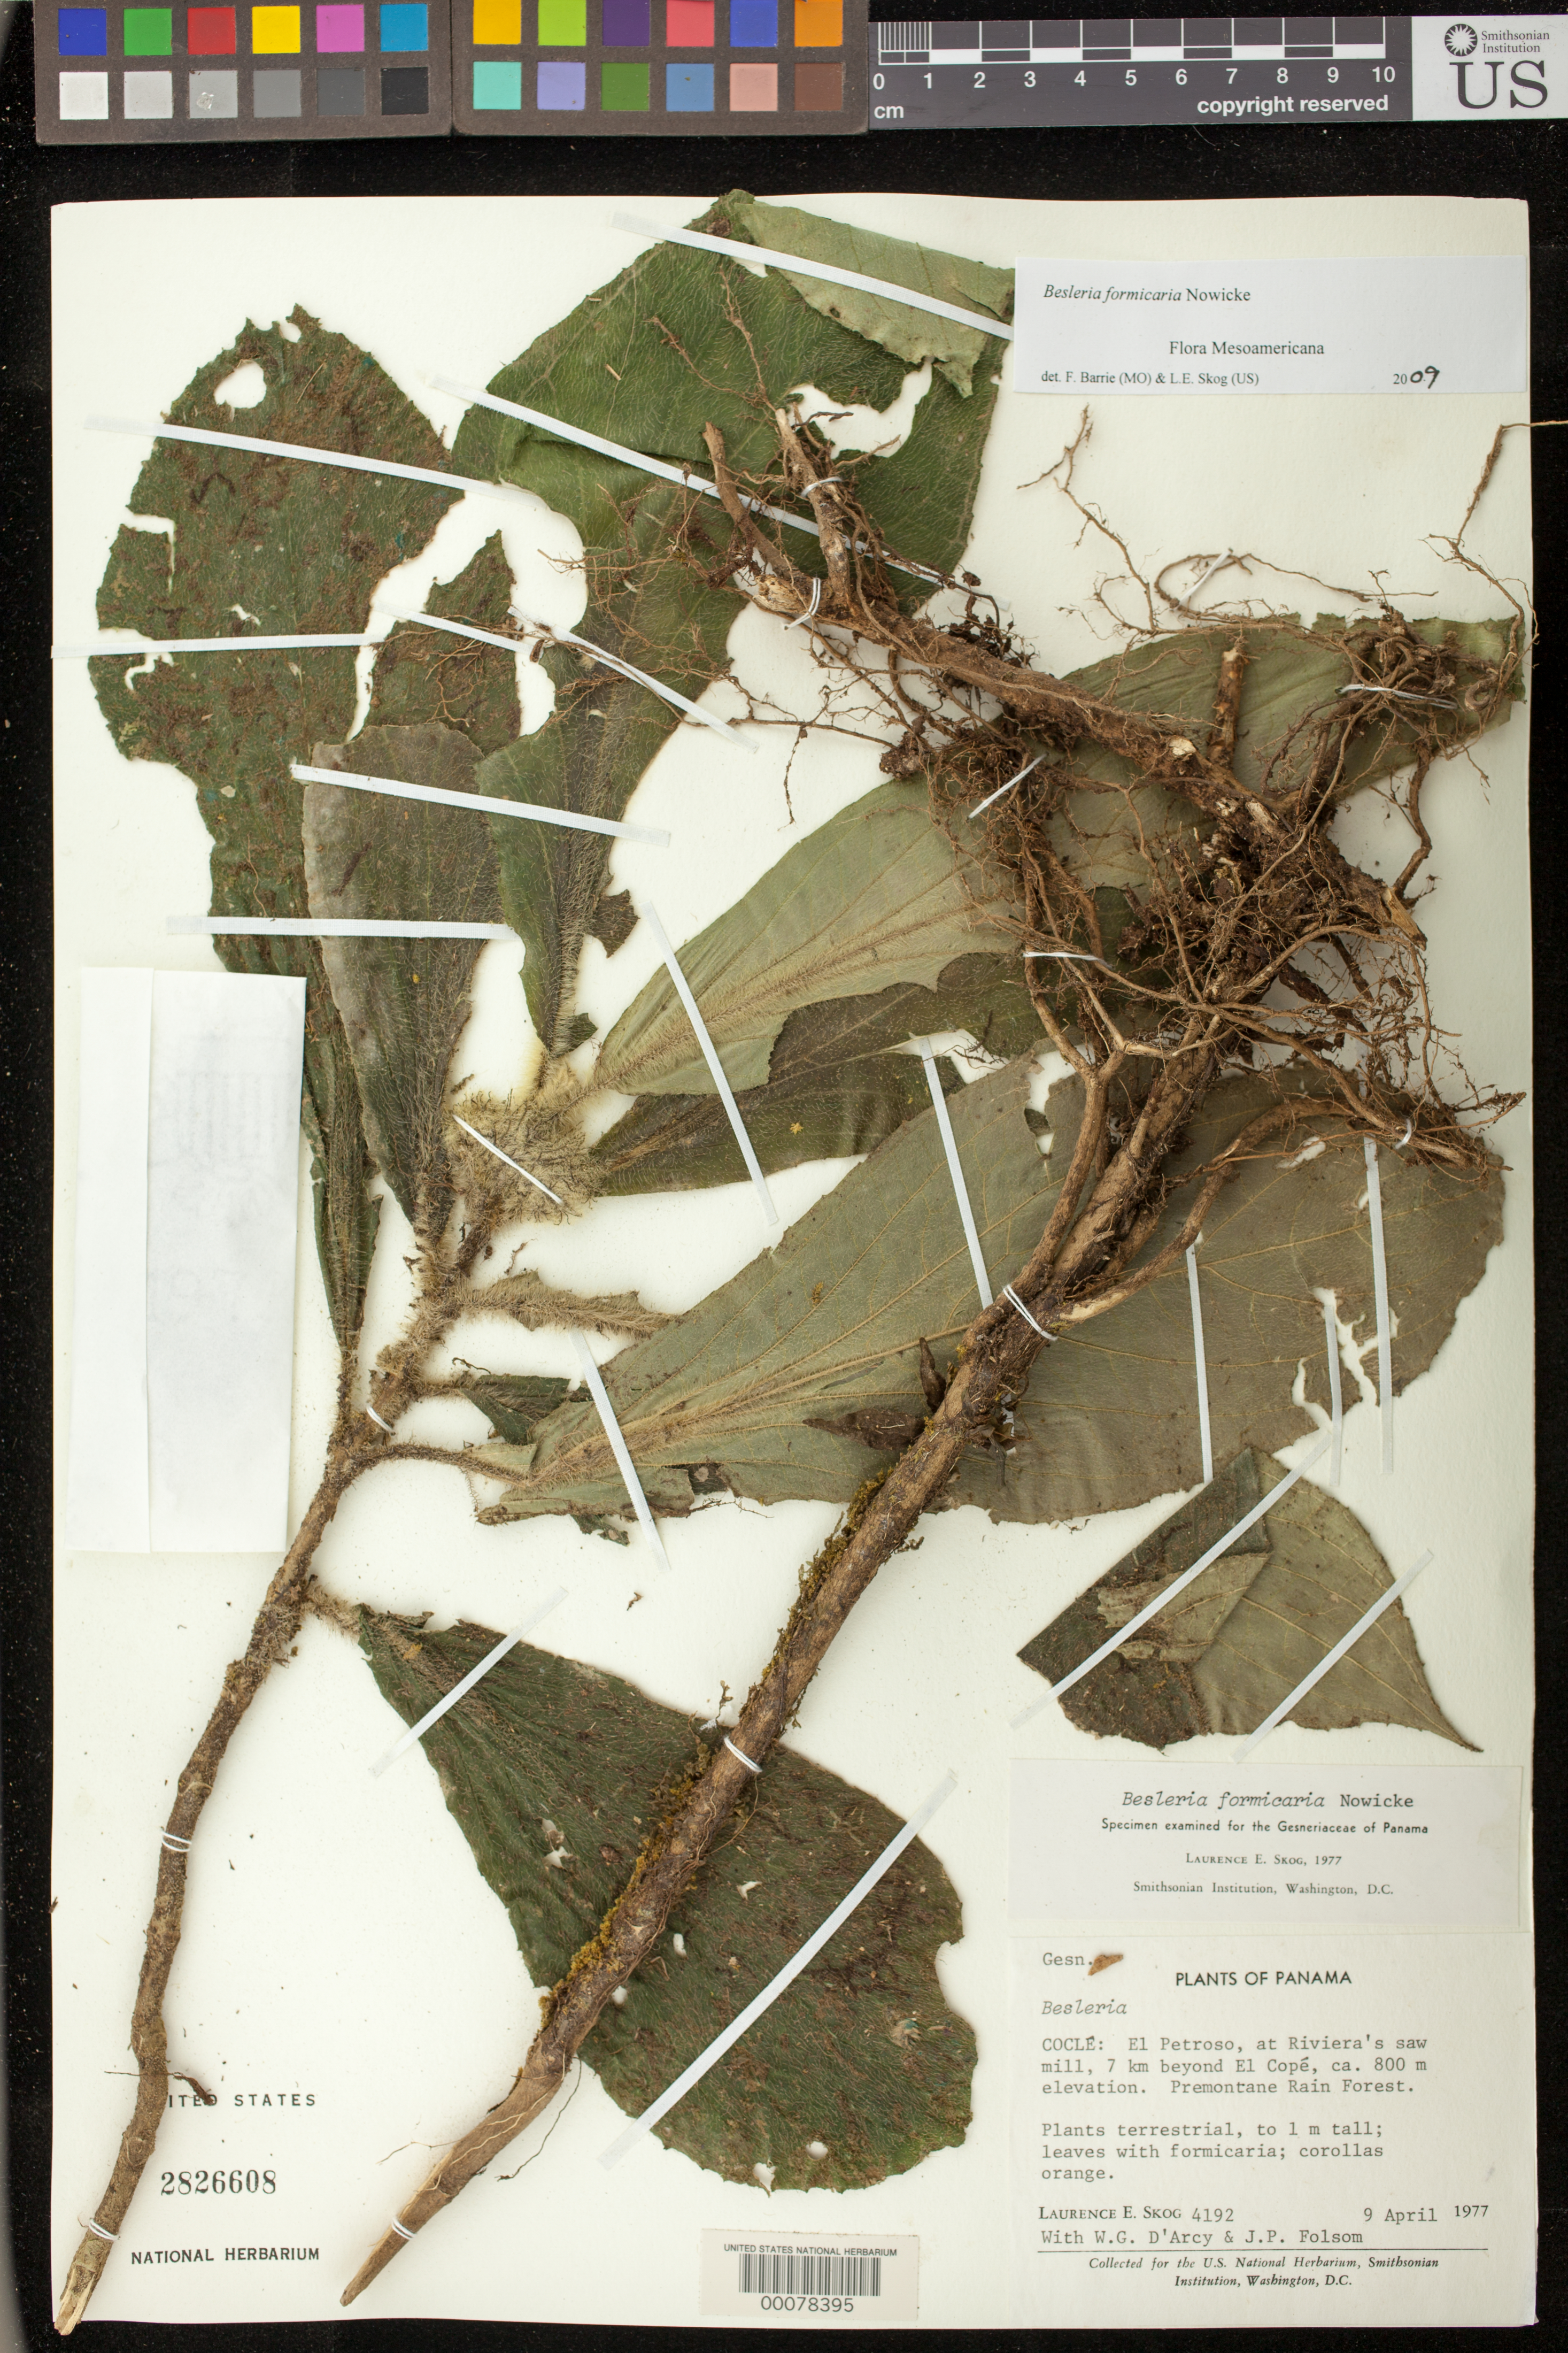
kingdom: Plantae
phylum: Tracheophyta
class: Magnoliopsida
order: Lamiales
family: Gesneriaceae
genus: Besleria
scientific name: Besleria formicaria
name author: Nowicke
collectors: L. E. Skog, W. G. D'Arcy & J. P. Folsom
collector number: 4192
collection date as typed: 09 Apr 1977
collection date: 1977-04-09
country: Panama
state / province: Coclé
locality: El Petroso, at Rivera's saw mill, 7 km beyond El Cope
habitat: Premontane rain forest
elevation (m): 800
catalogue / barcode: US 2826608